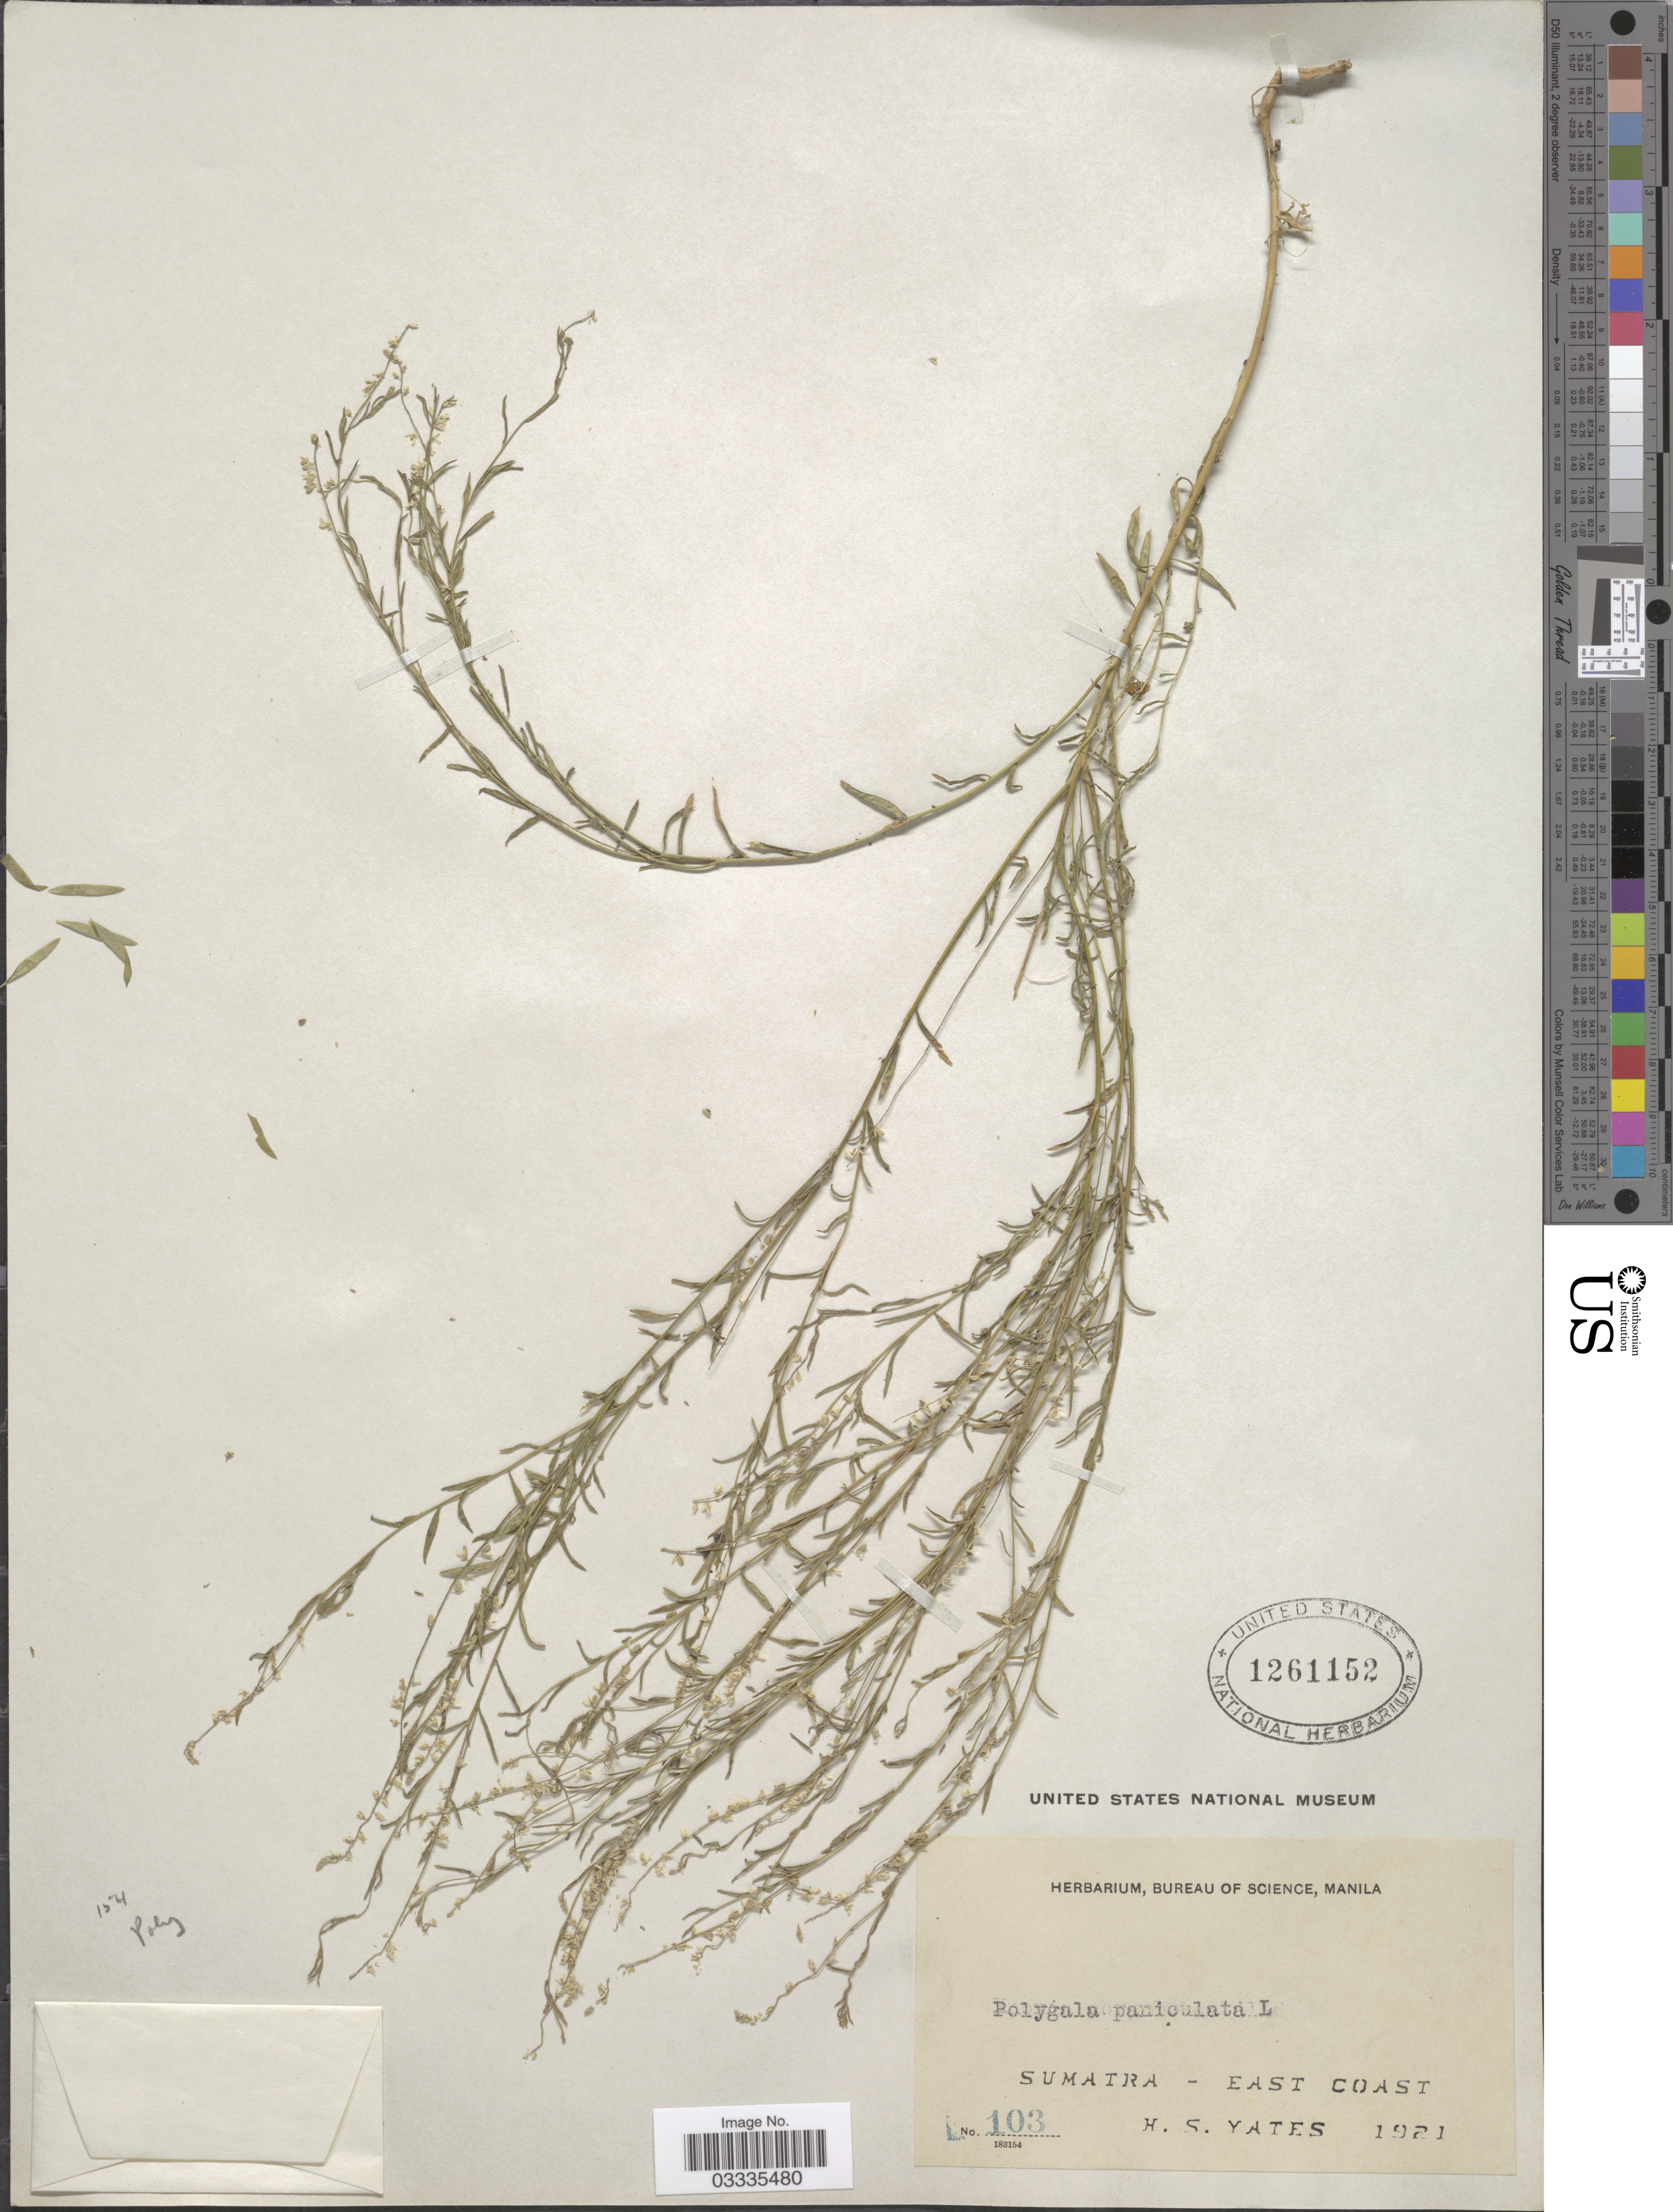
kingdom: Plantae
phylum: Tracheophyta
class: Magnoliopsida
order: Fabales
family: Polygalaceae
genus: Polygala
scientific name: Polygala paniculata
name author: L.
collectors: H. S. Yates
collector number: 103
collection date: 1921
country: Indonesia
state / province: Sumatra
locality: East Coast.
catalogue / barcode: US 1261152